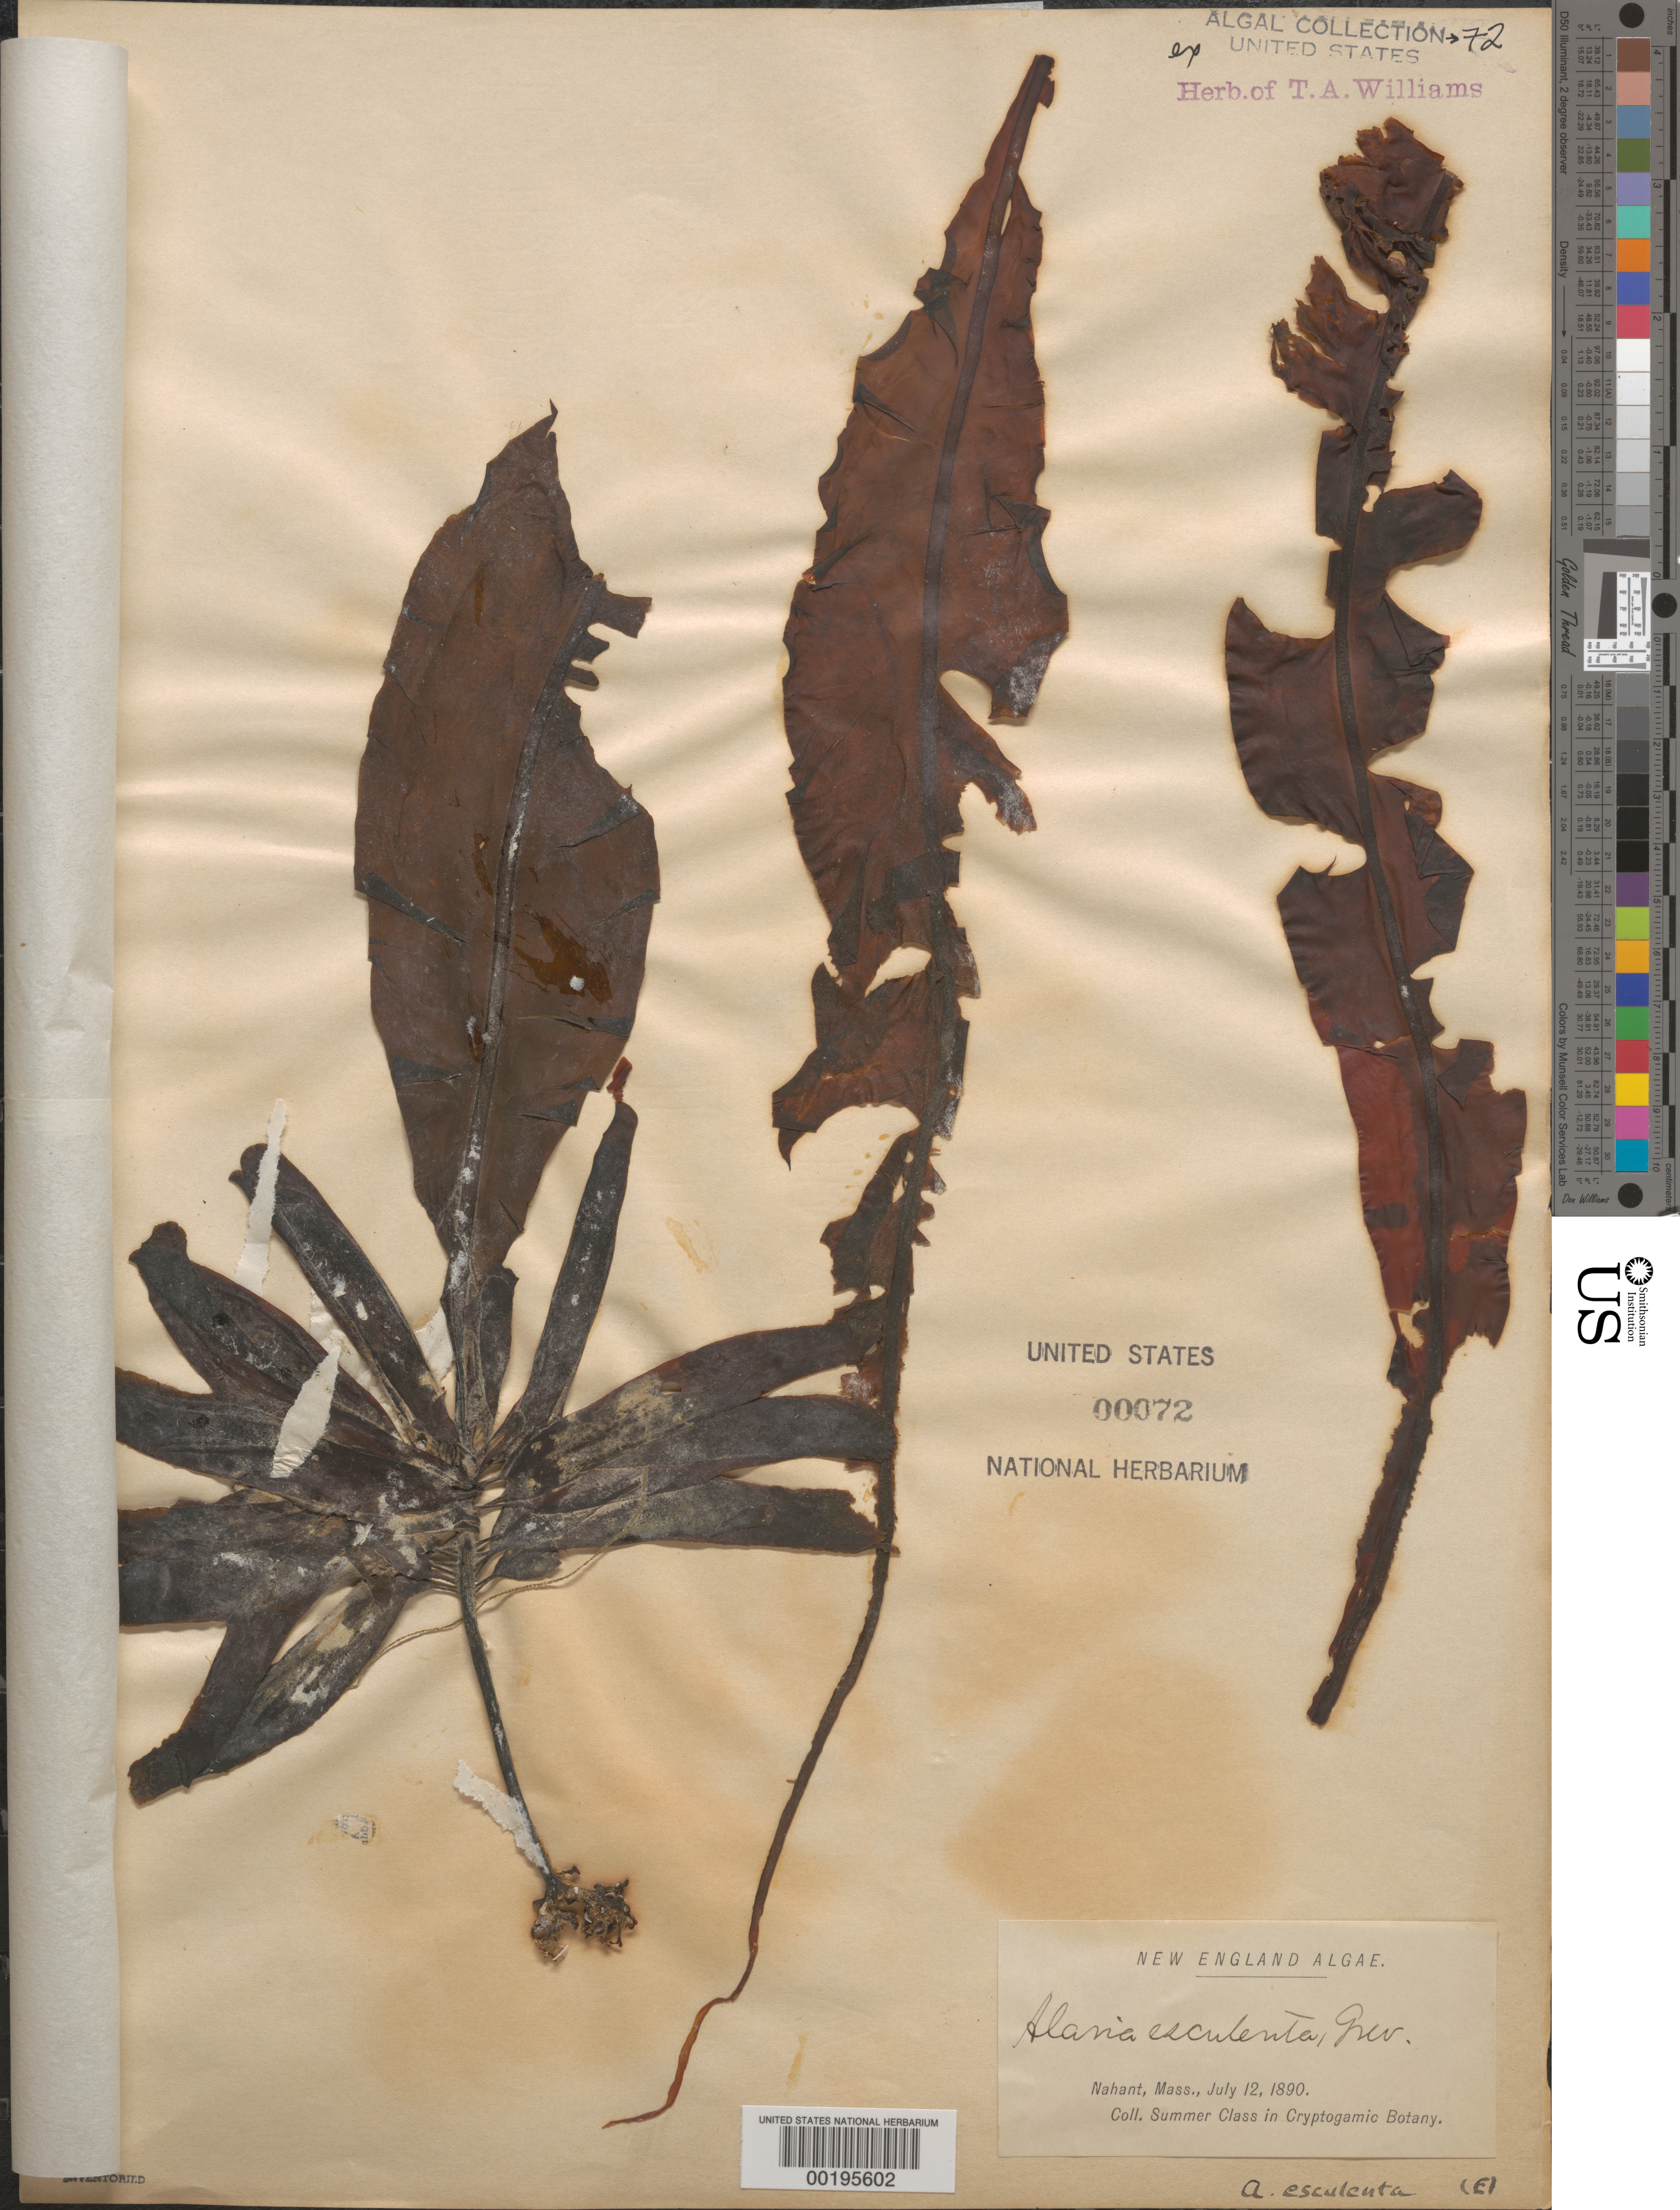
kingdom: Chromista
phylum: Ochrophyta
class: Phaeophyceae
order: Laminariales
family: Alariaceae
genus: Alaria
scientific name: Alaria esculenta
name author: (L.) Greville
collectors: Cryptogamic Botany Summer Clas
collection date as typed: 12 Jul 1890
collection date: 1890-07-12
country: United States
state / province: Massachusetts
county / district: Essex County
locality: Nahant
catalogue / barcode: US 72